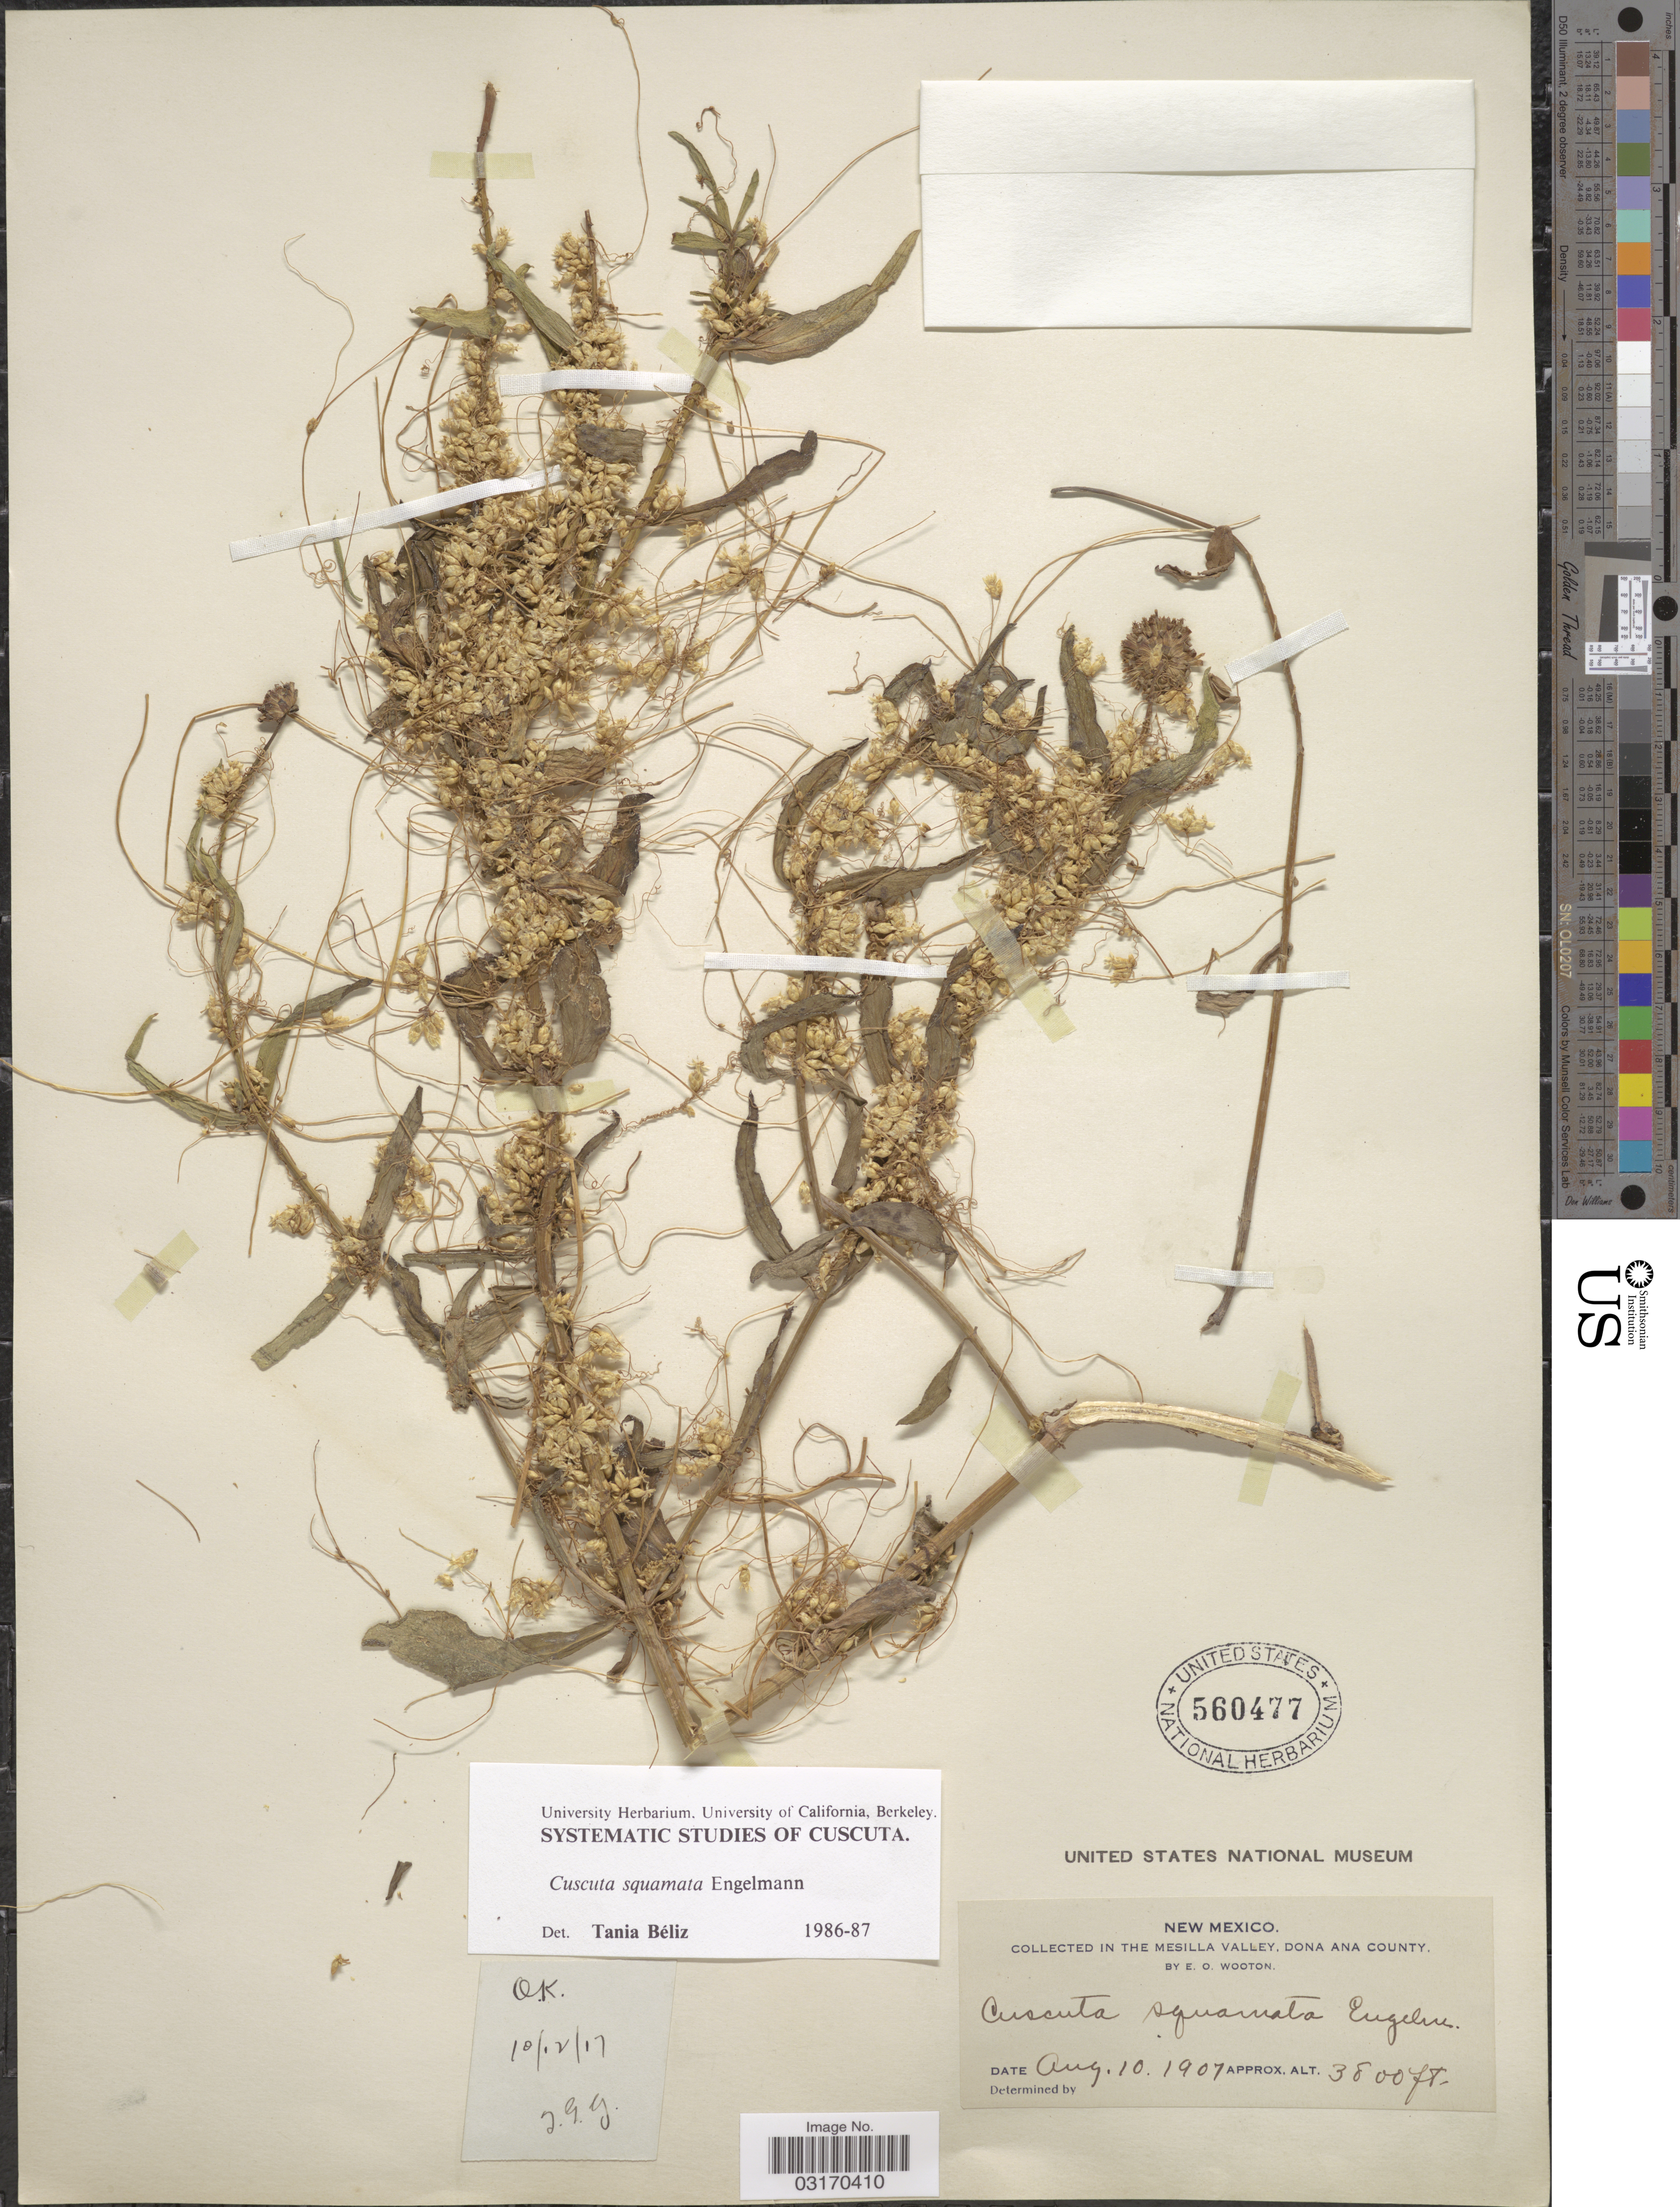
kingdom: Plantae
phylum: Tracheophyta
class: Magnoliopsida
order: Solanales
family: Convolvulaceae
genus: Cuscuta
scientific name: Cuscuta squamata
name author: Engelm.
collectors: E. O. Wooton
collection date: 1907-08-10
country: United States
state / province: New Mexico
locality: In The Mesilla Valley, Dona Ana County.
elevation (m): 1158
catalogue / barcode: US 560477